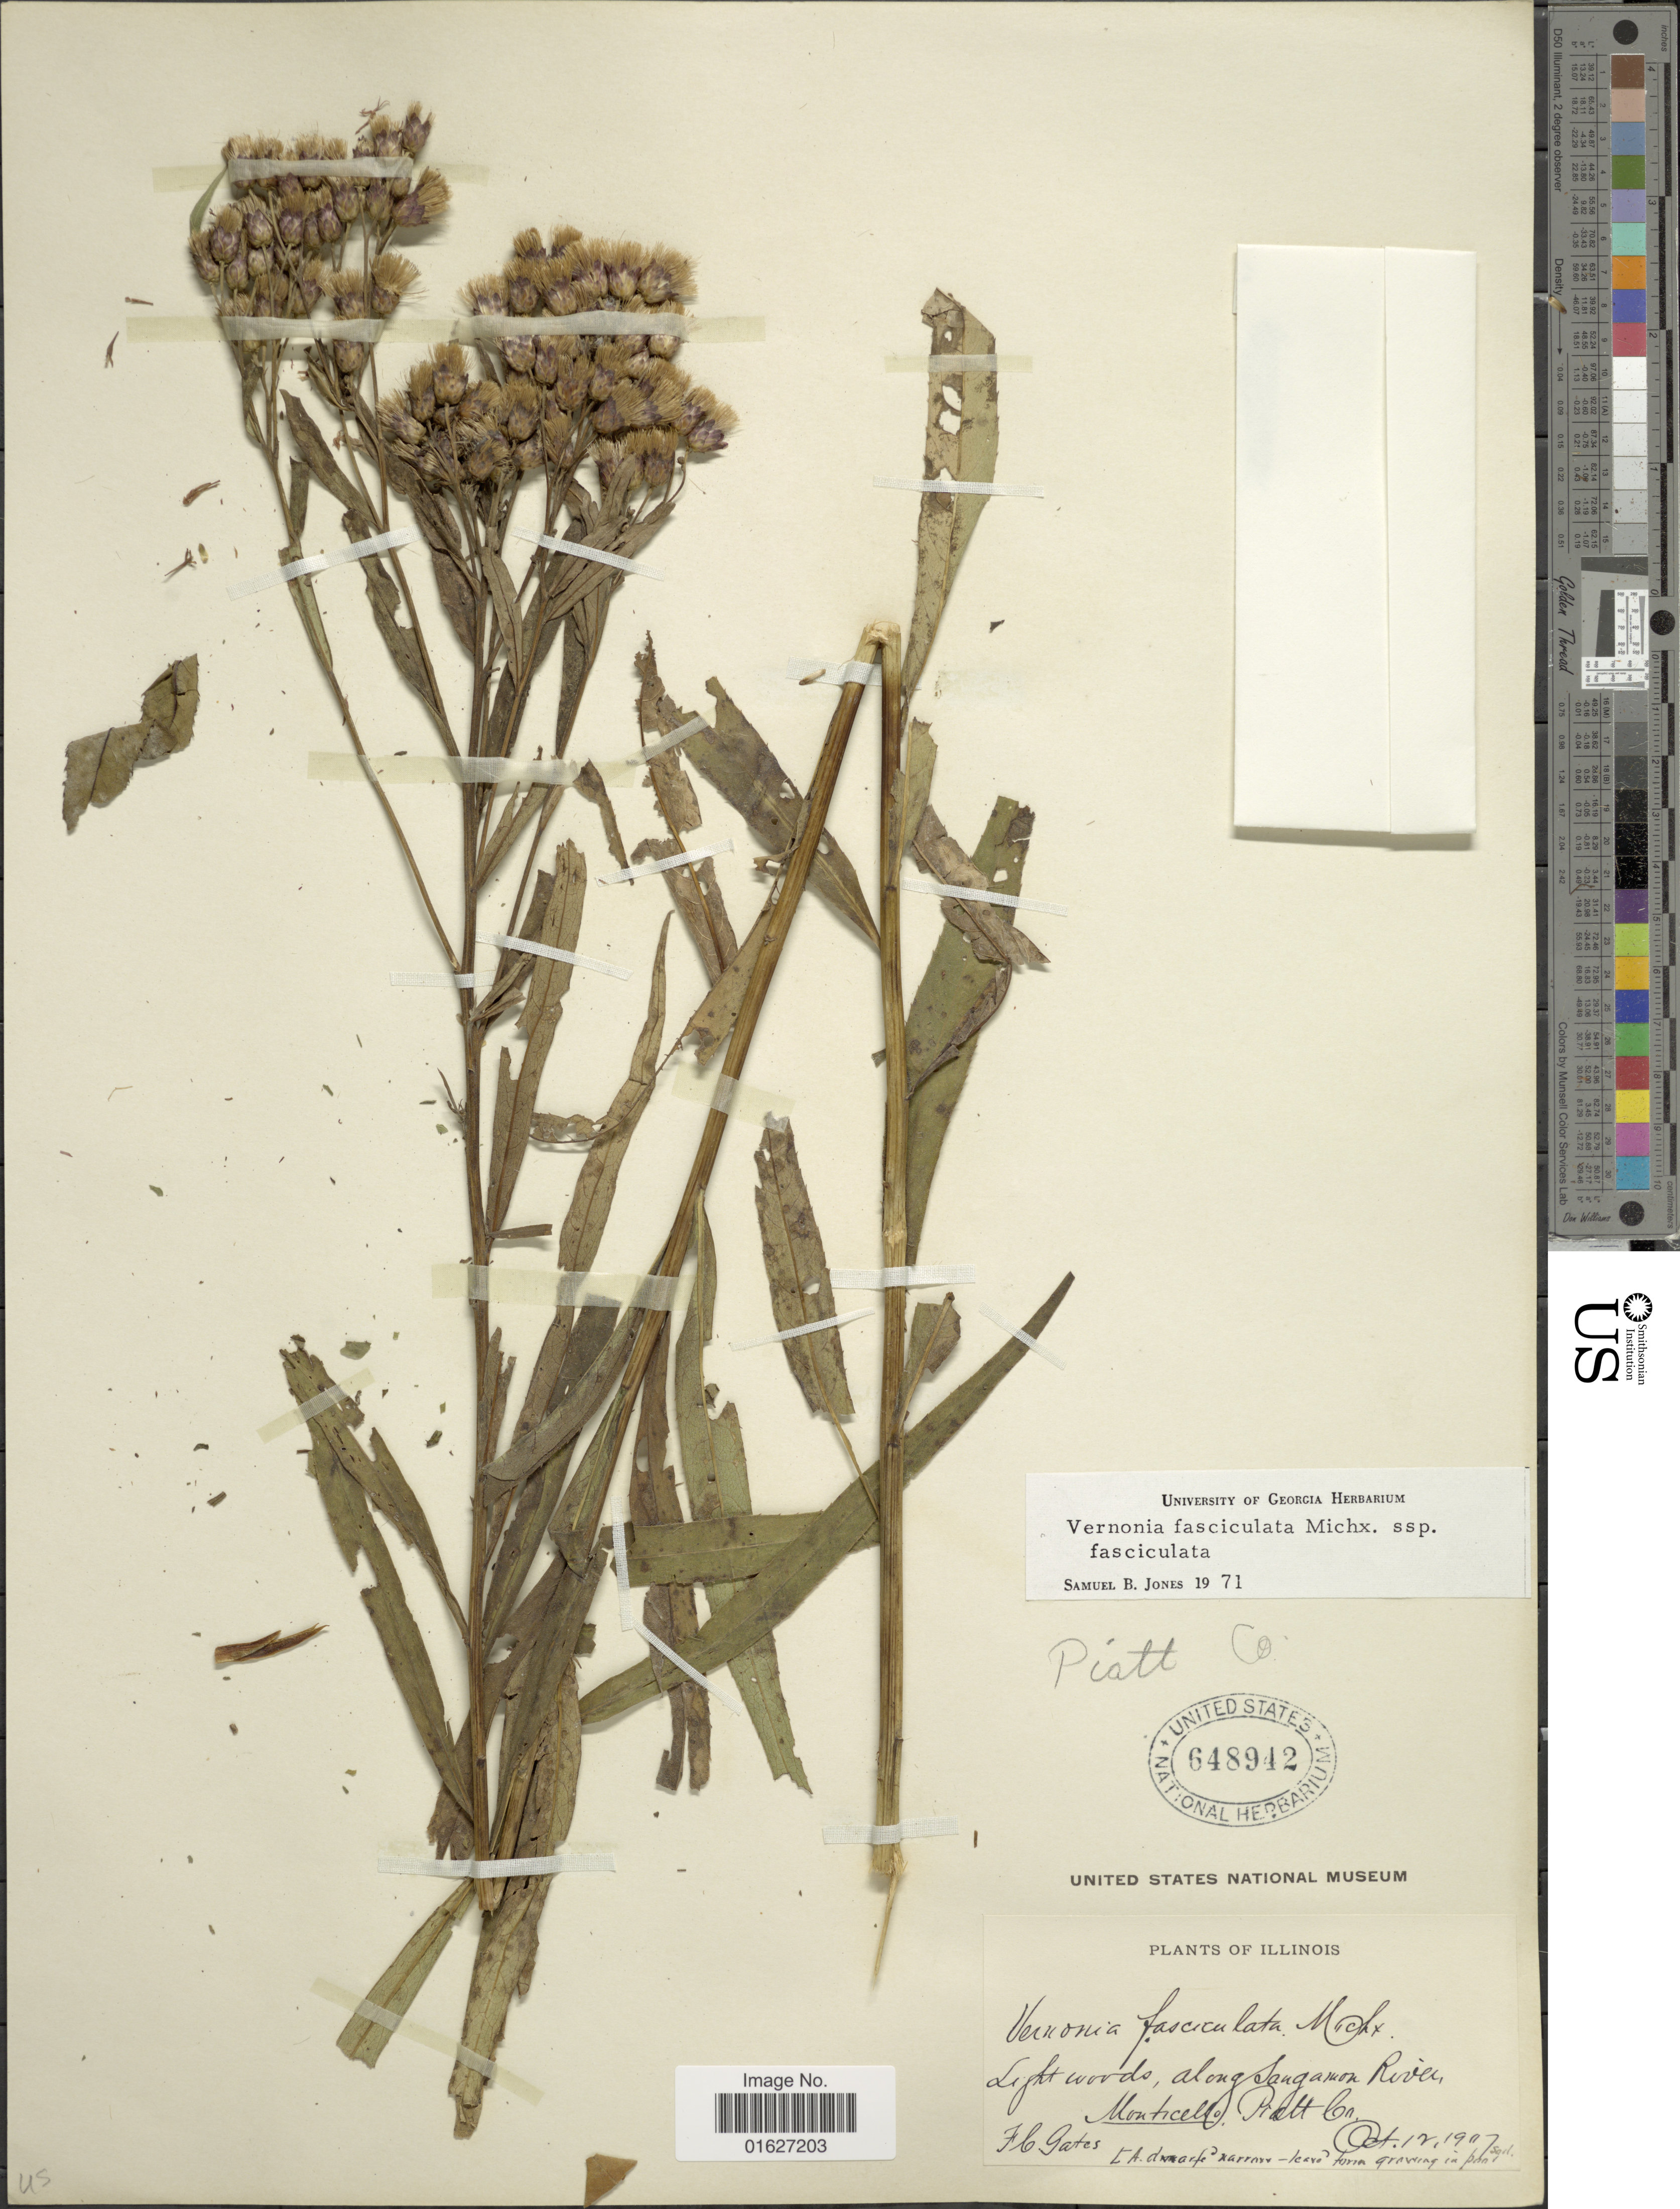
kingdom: Plantae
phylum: Tracheophyta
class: Magnoliopsida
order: Asterales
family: Asteraceae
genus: Vernonia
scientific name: Vernonia fasciculata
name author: Michx.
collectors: F. C. Gates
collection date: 1907-10-12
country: United States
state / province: Illinois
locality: Along Saugamon River, Montecello, Piatt Co.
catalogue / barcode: US 648942